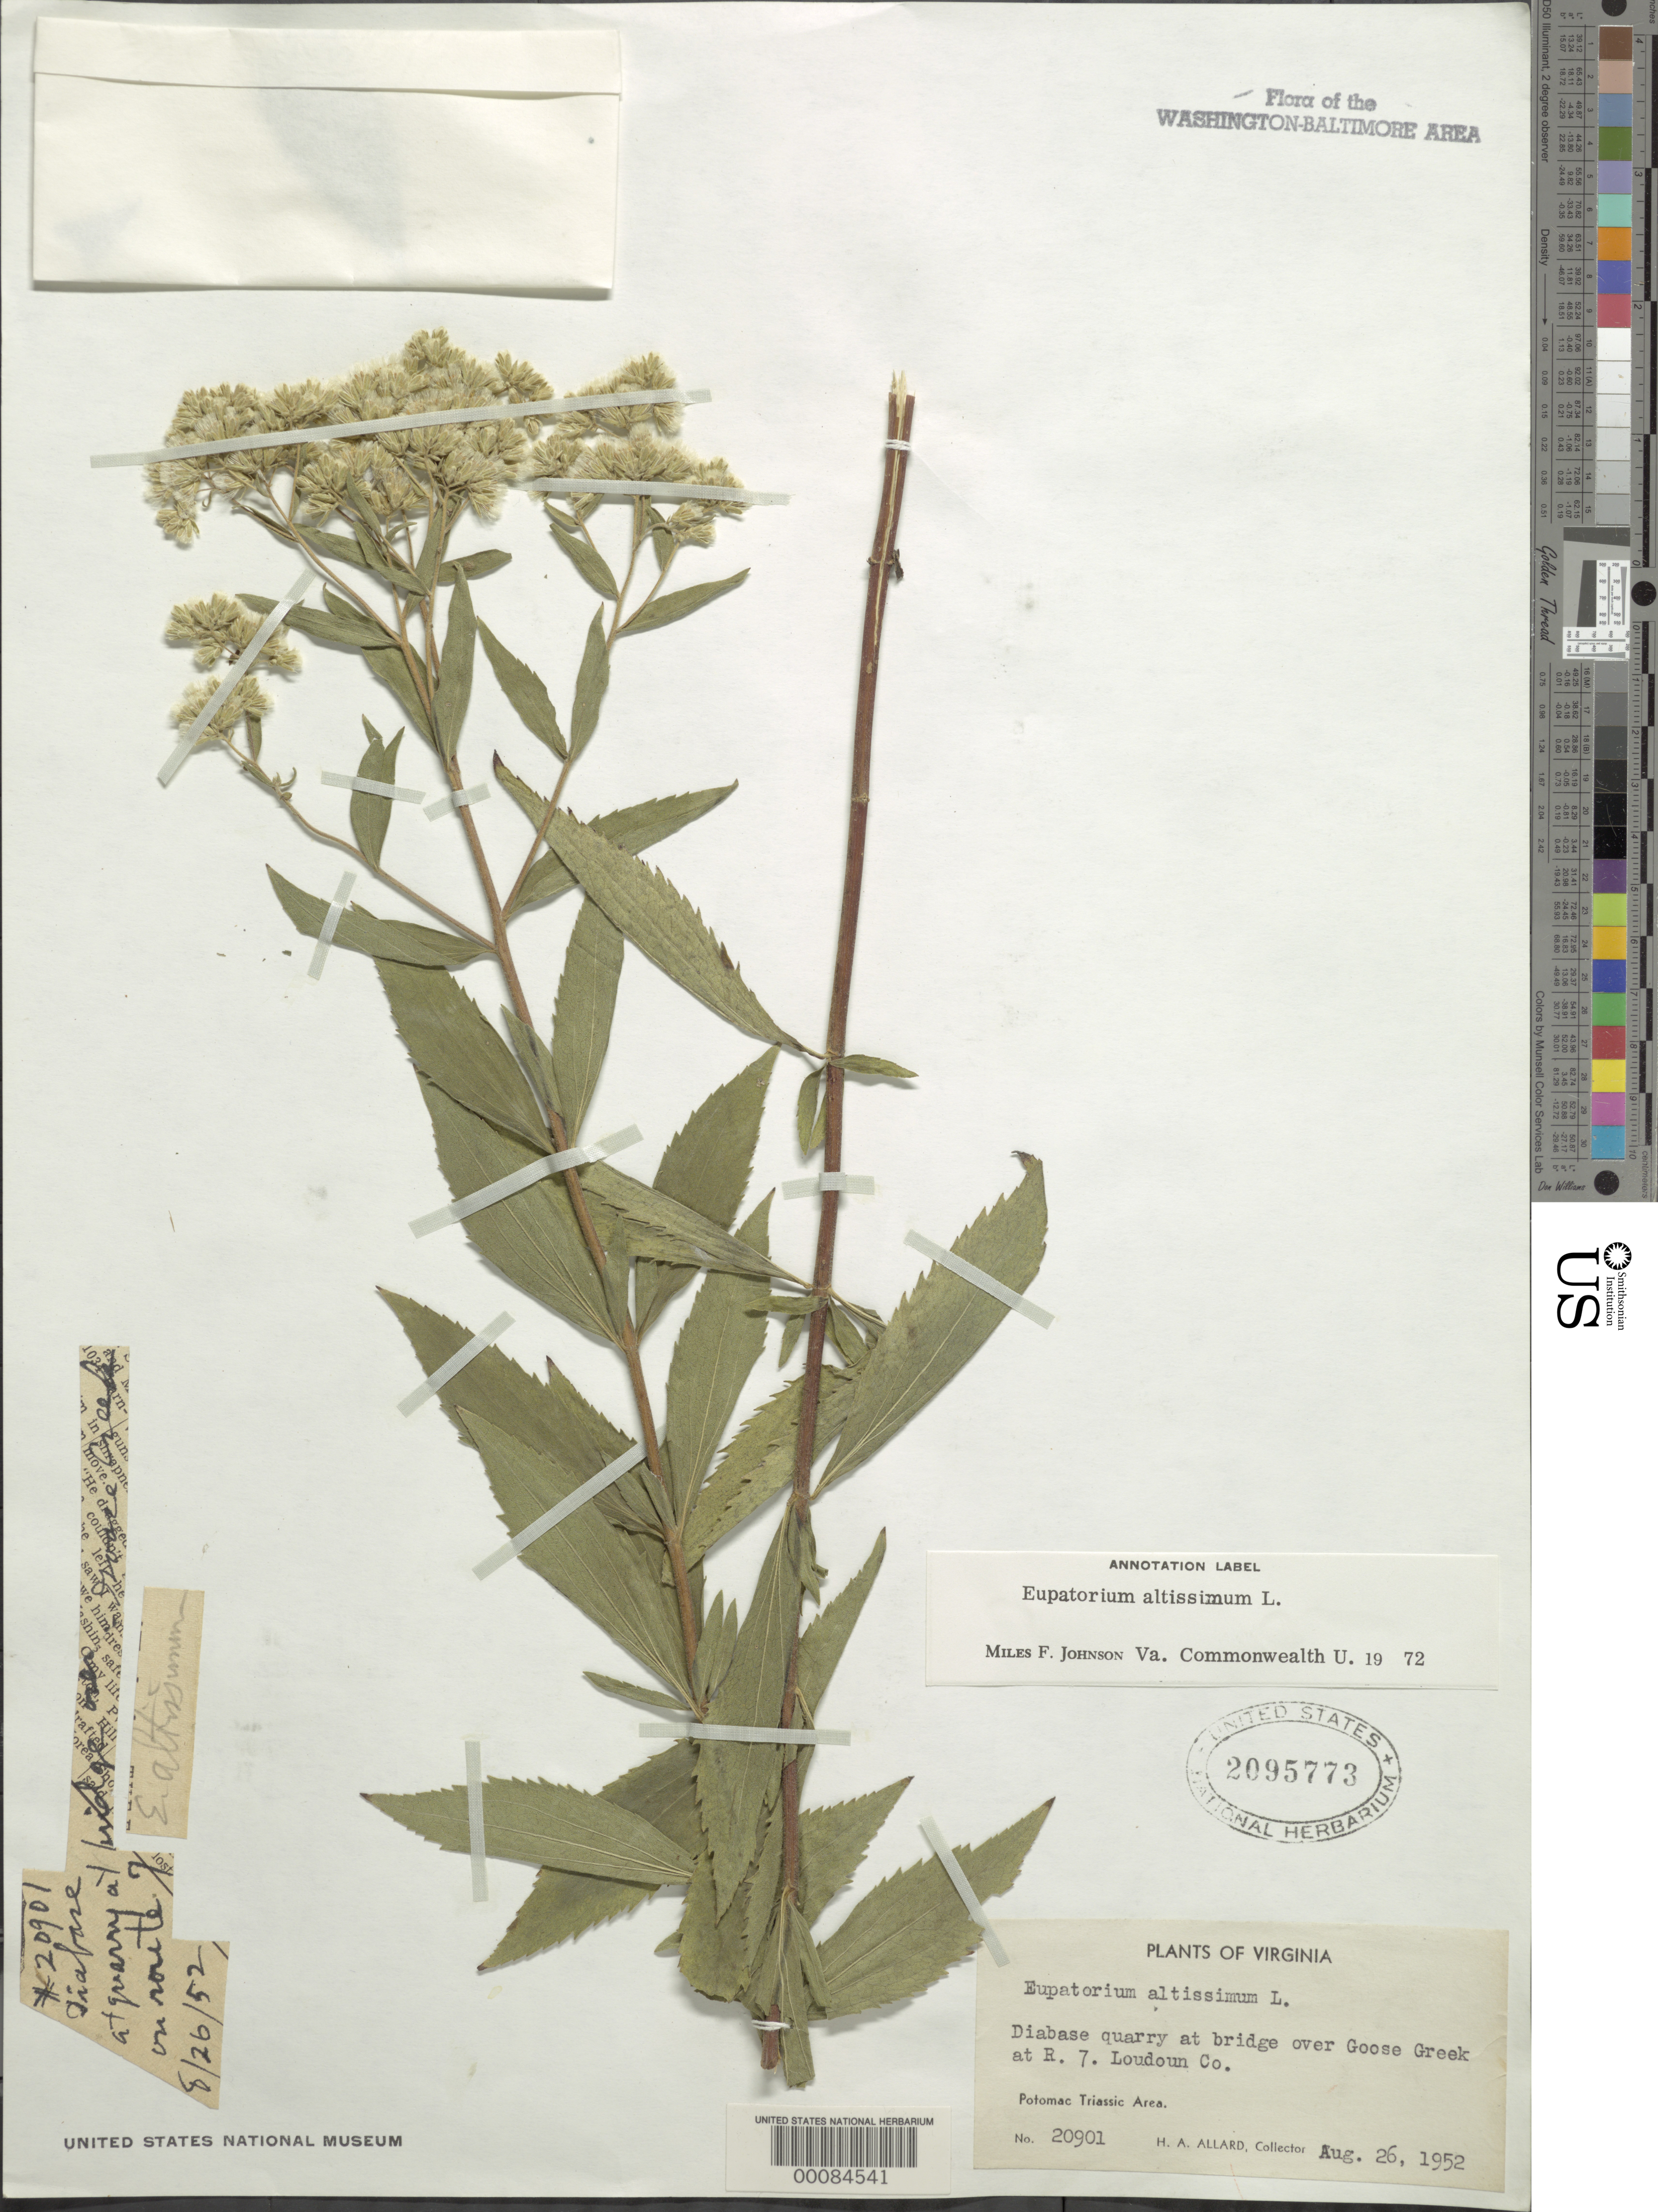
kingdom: Plantae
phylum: Tracheophyta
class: Magnoliopsida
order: Asterales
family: Asteraceae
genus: Eupatorium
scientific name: Eupatorium altissimum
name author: L.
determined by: Johnson, M. F.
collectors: H. A. Allard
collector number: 20901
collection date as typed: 26 Aug 1952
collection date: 1952-08-26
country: United States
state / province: Virginia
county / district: Loudoun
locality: Quarry at Bridge over Goose Creek Route 7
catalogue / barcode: US 2095773